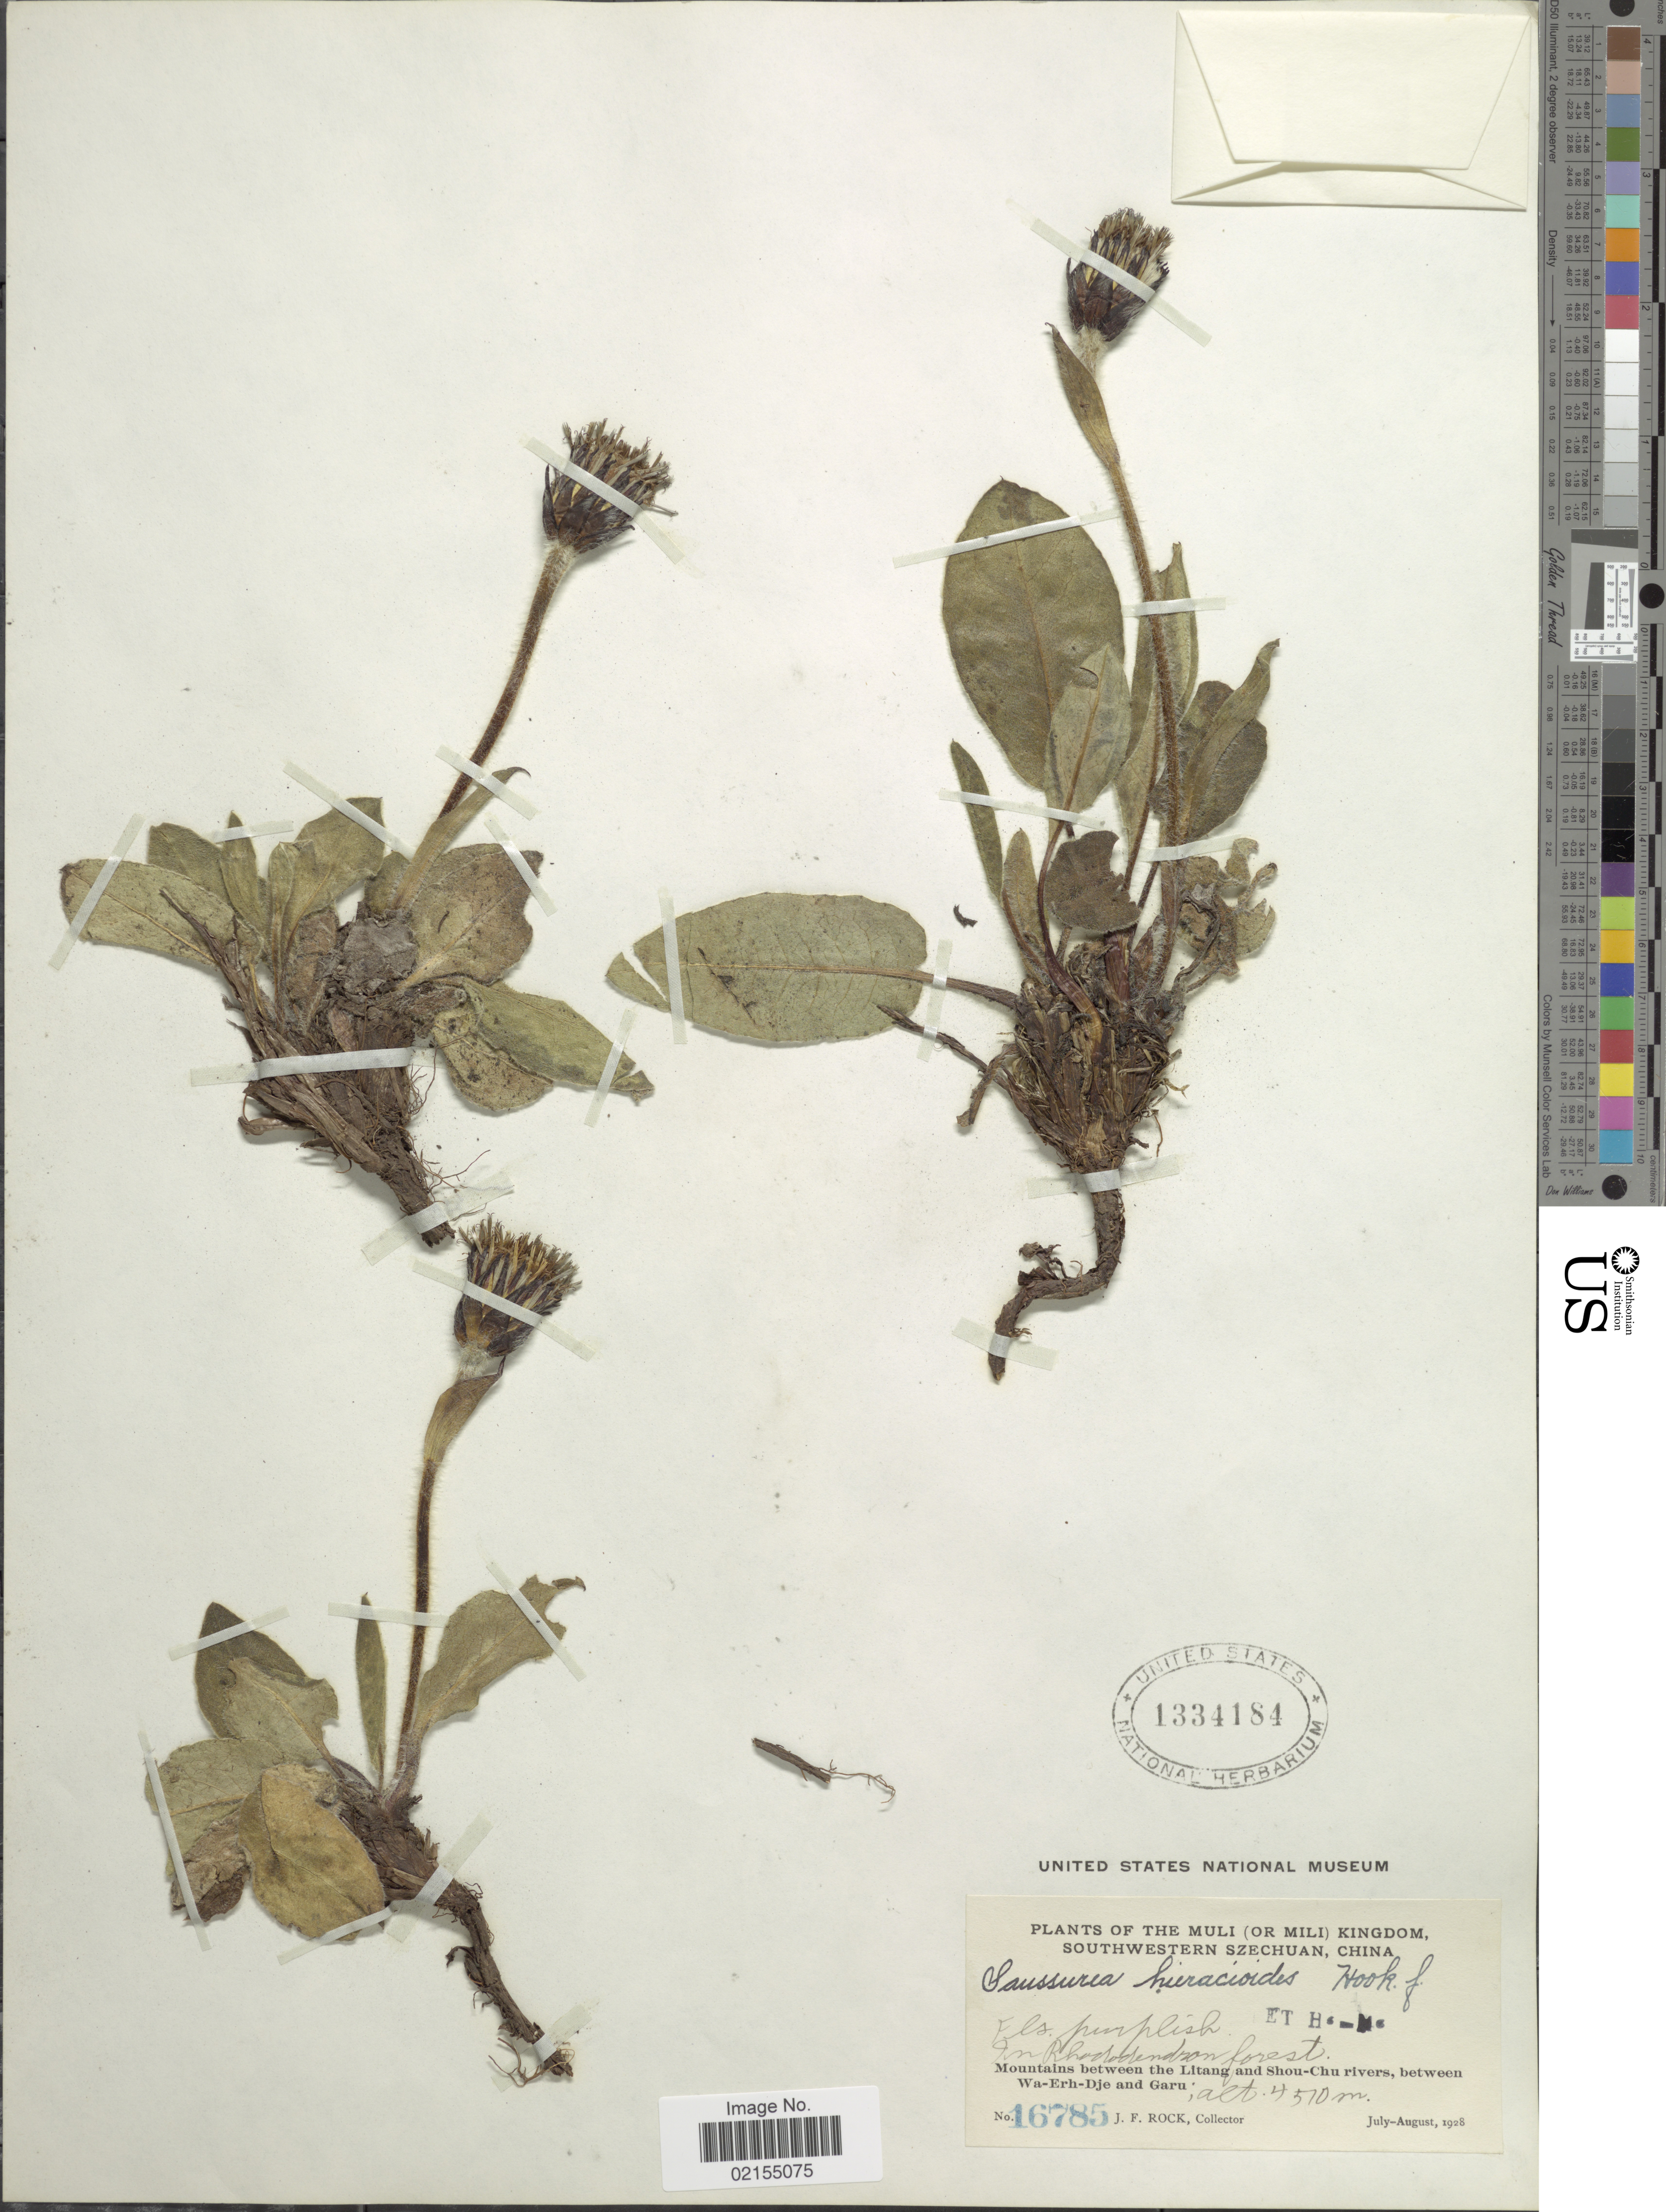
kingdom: Plantae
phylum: Tracheophyta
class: Magnoliopsida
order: Asterales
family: Asteraceae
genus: Saussurea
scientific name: Saussurea hieracioides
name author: Hook. f.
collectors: J. Rock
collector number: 16785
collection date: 1928-07/1928-08-08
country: China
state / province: Sichuan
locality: The Muli (Or Mili) Kingdom, Southwestern Szechuan, China, Mountains between the Litang and Shou-Chu rivers, between Wa-Erh-Dje and Garu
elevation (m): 4510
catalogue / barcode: US 1334184